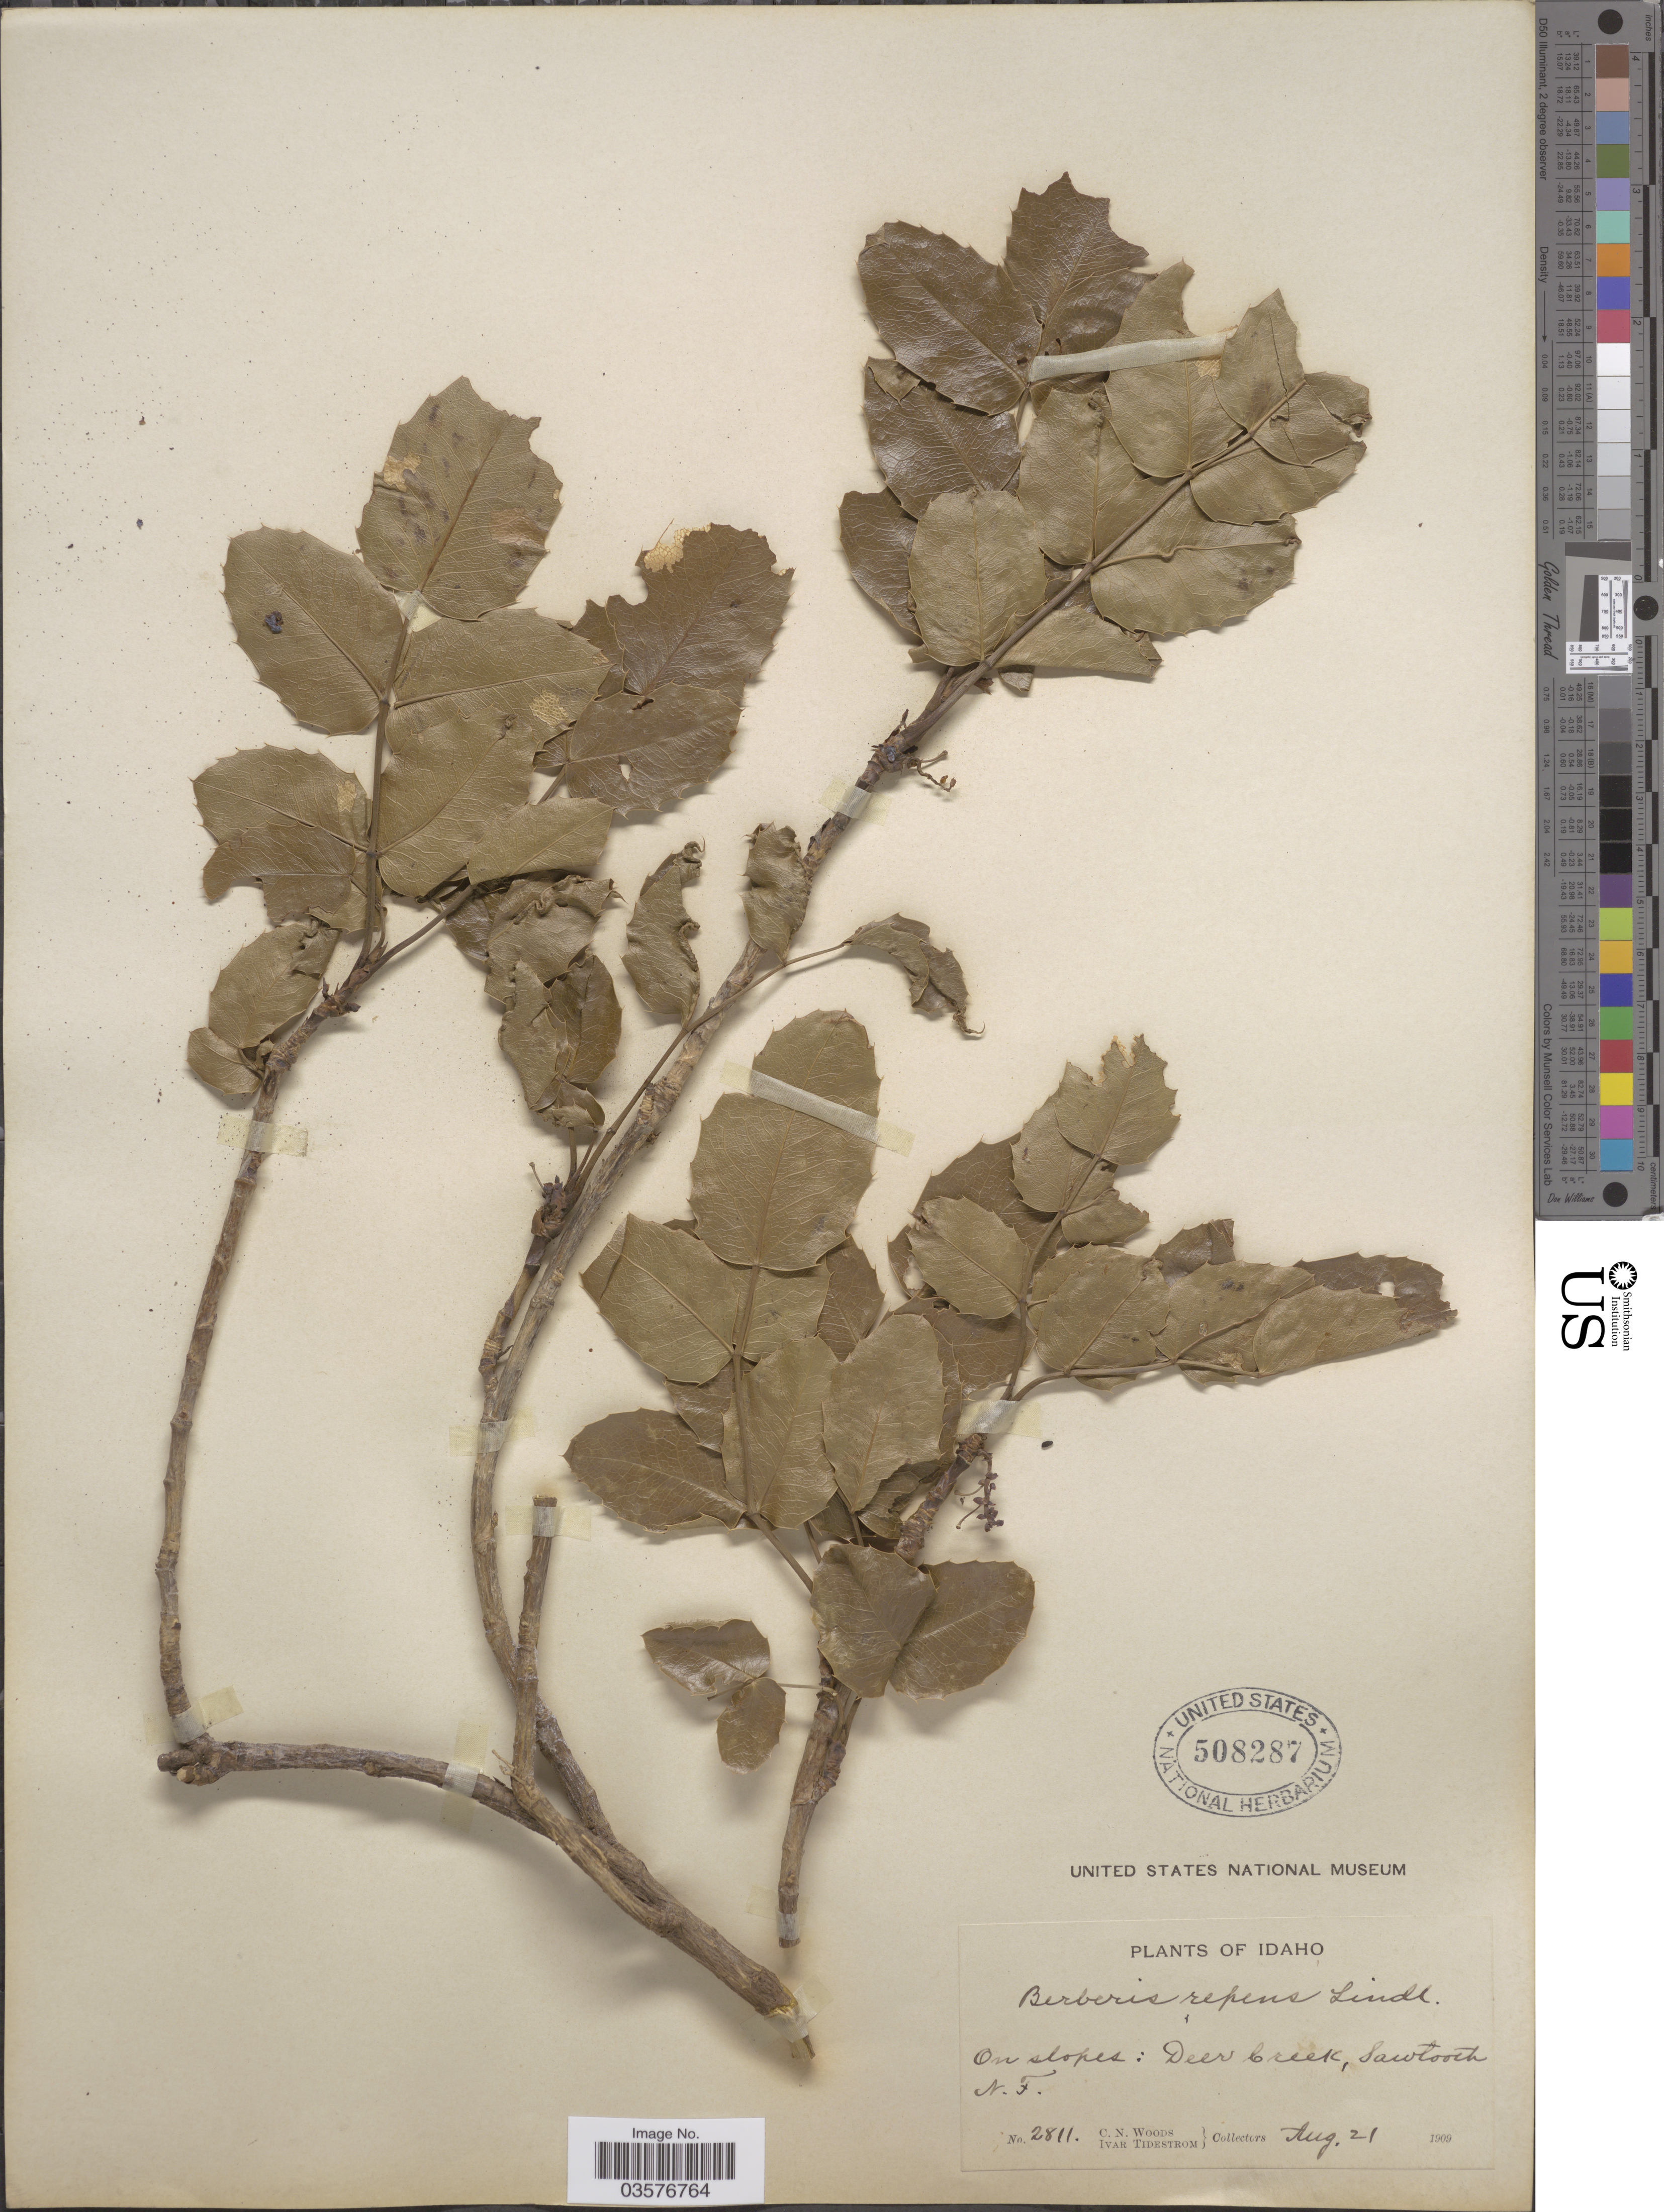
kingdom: Plantae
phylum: Tracheophyta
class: Magnoliopsida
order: Ranunculales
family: Berberidaceae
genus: Mahonia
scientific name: Mahonia repens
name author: (Lindl.) G. Don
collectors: C. Woods & I. F. Tidestrom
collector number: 2811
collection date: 1909-08-21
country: United States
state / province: Idaho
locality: On slopes: Deer Creek, Sawtooth N. F.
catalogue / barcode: US 508287